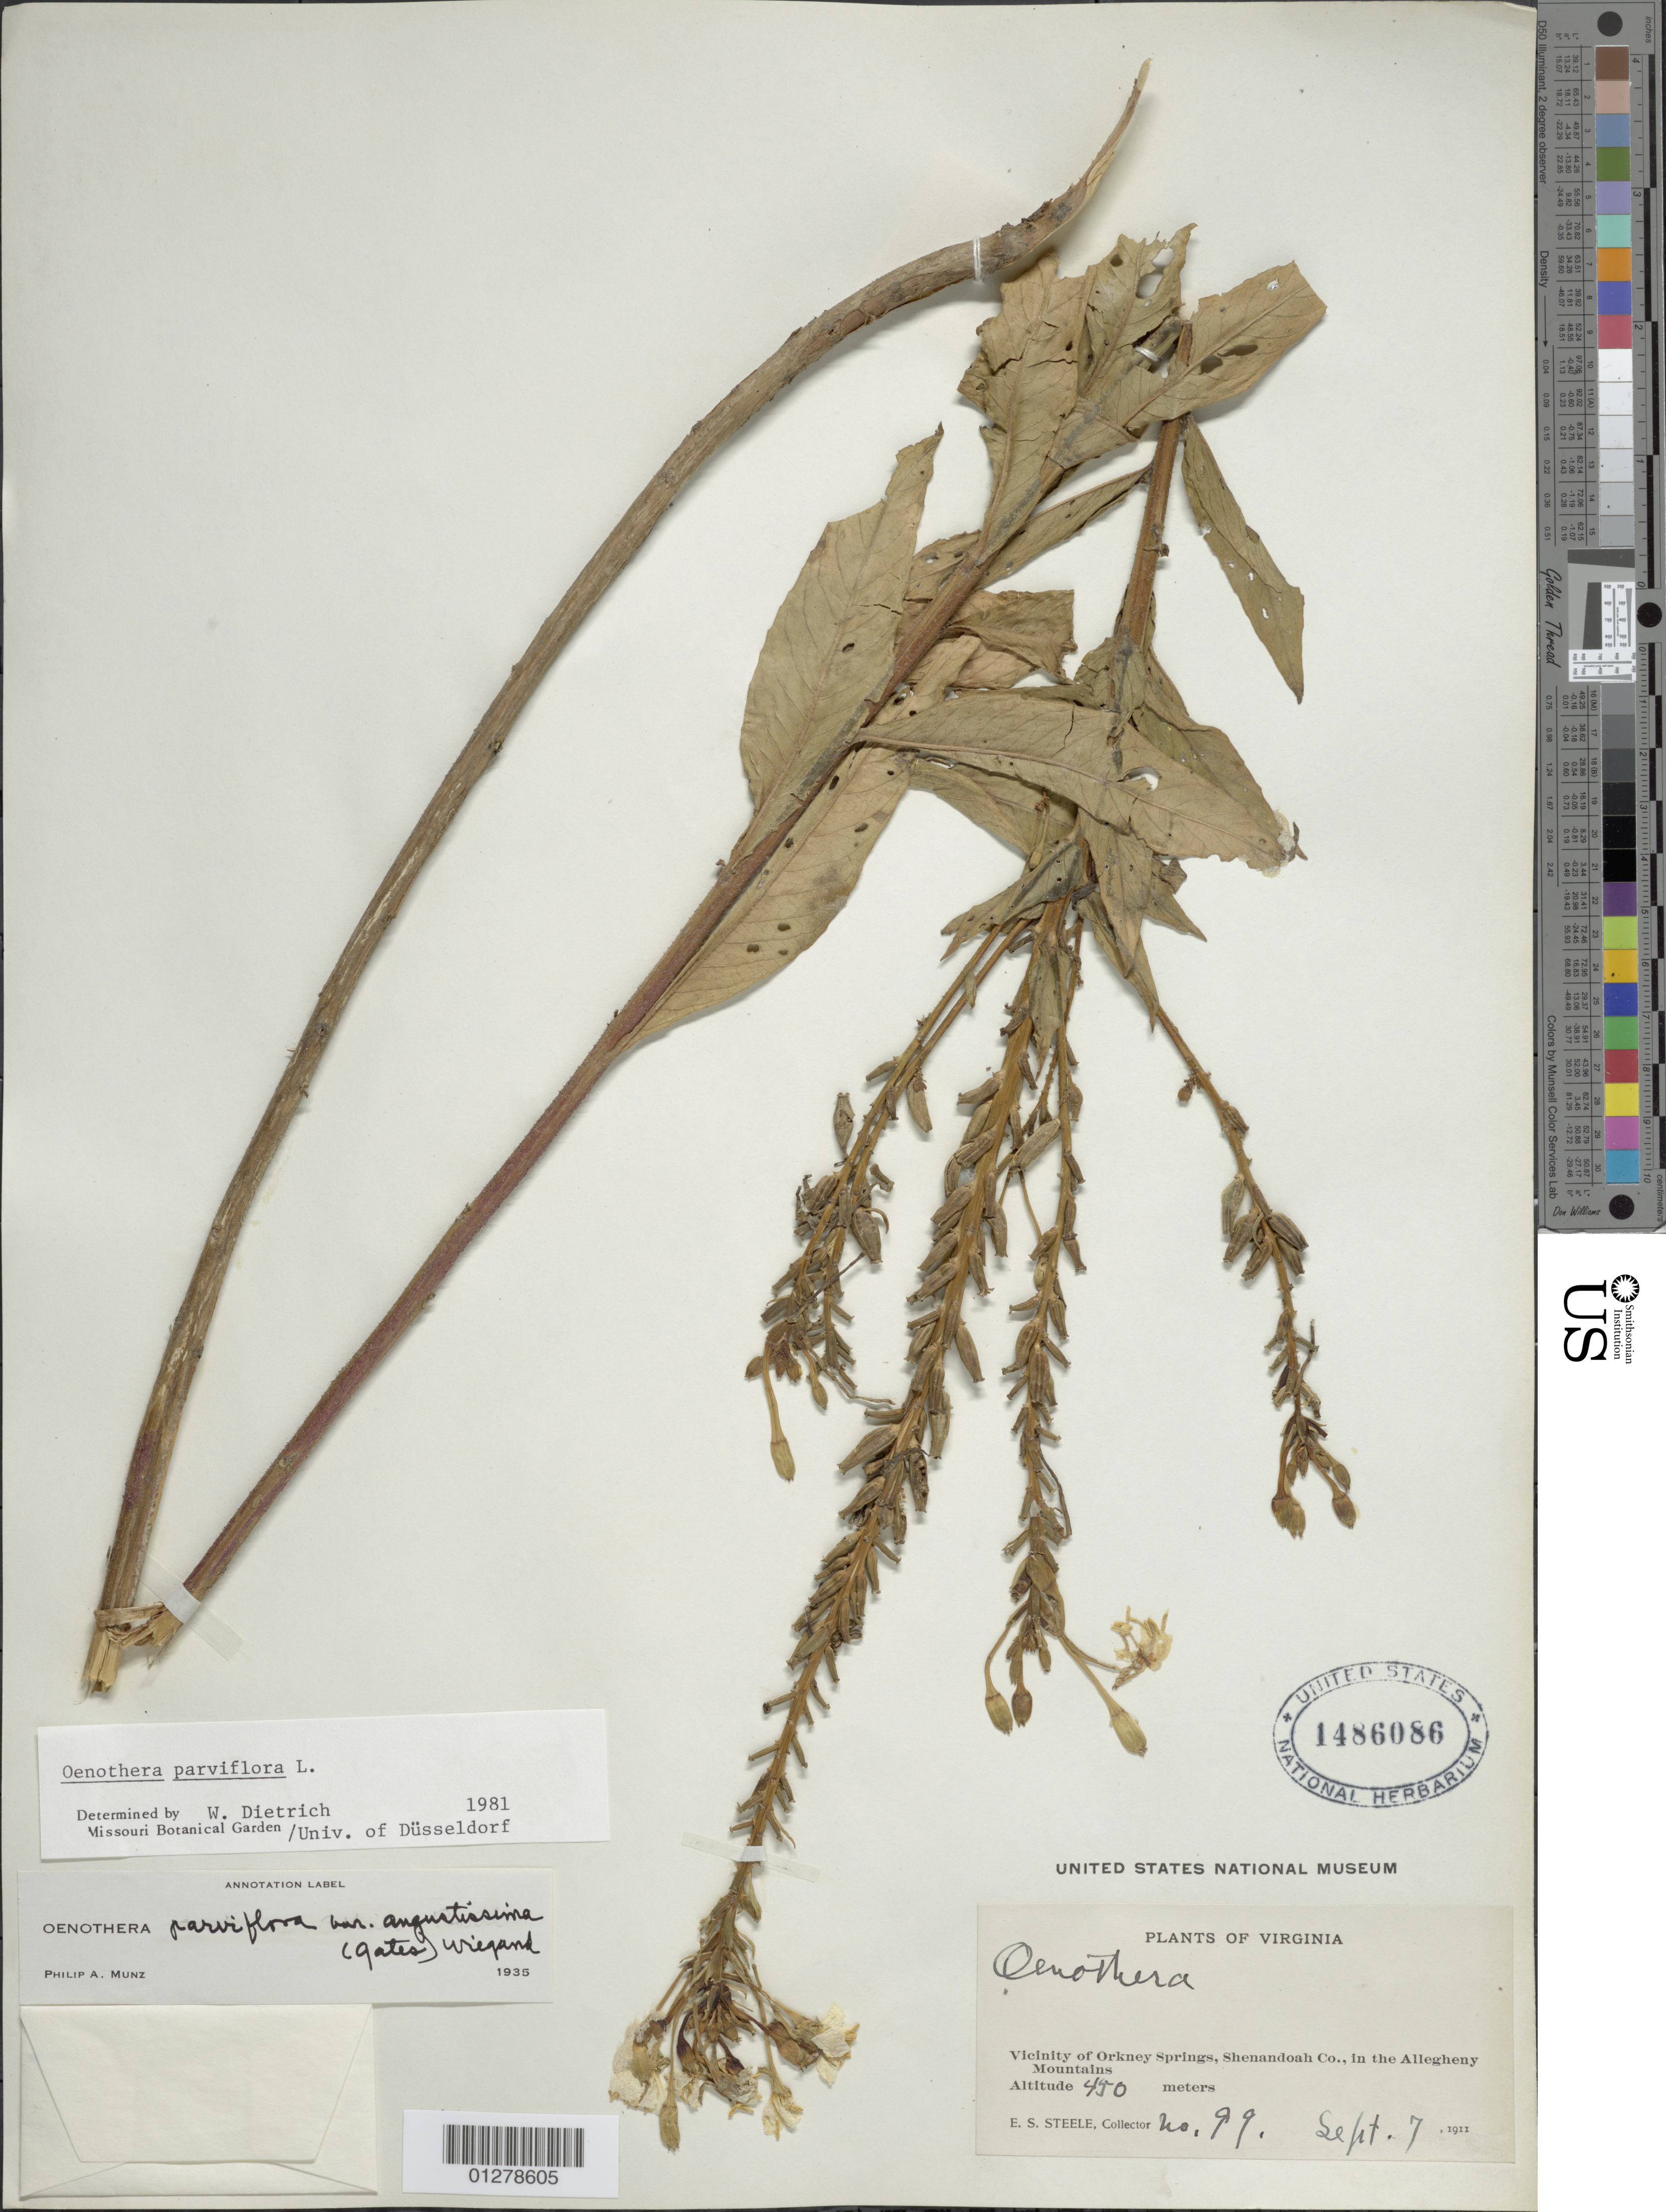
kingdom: Plantae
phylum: Tracheophyta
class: Magnoliopsida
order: Myrtales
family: Onagraceae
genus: Oenothera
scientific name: Oenothera parviflora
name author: L.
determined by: Munz, Philip A.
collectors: E. Steele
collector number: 99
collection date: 1911-09-07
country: United States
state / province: Virginia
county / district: Shenandoah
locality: Orkney Springs, in the Allegheny Mts.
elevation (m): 450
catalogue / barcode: US 1486086